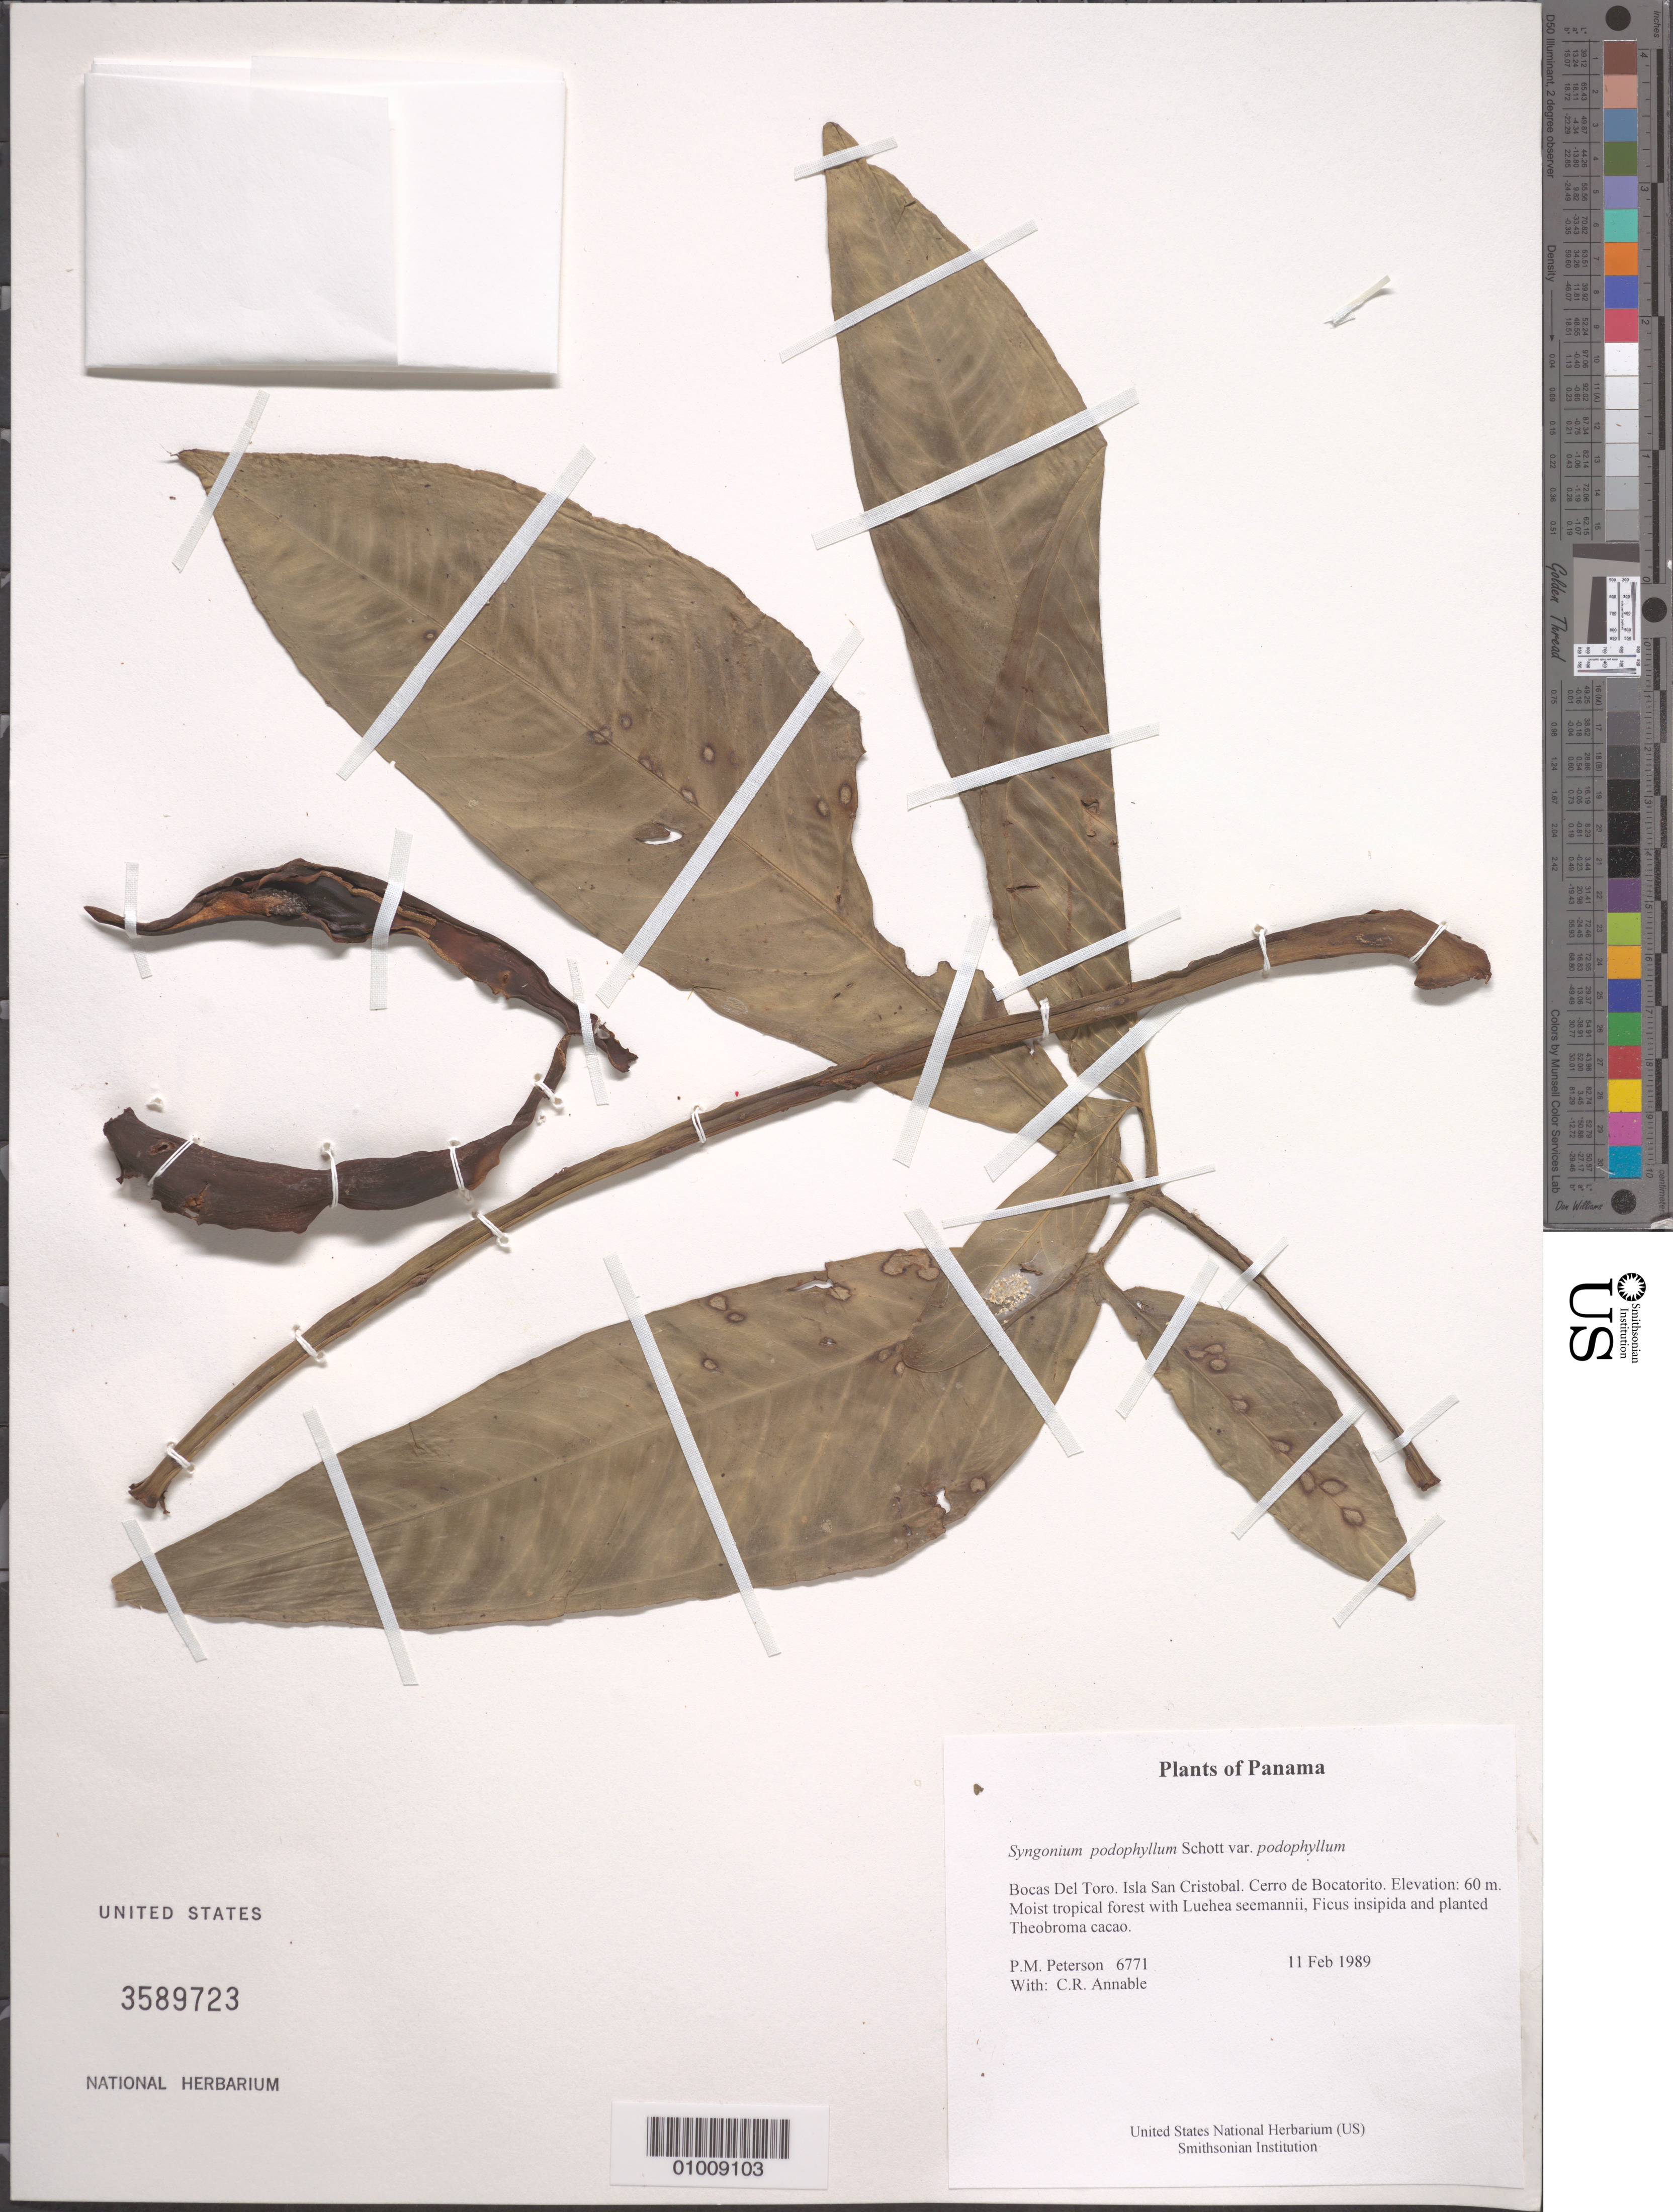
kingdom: Plantae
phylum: Tracheophyta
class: Liliopsida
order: Alismatales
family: Araceae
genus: Syngonium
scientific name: Syngonium podophyllum var. podophyllum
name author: Schott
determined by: Croat, Thomas B., Missouri Botanical Garden (MO)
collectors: P. M. Peterson & C. R. Annable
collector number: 06771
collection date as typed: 11 Feb 1989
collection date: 1989-02-11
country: Panama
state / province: Bocas del Toro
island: San Cristobal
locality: Cerro de Bocatorito.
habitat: Moist tropical forest with Luehea seemannii, Ficus insipida and planted Theobroma cacao.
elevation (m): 60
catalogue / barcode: US 3589723